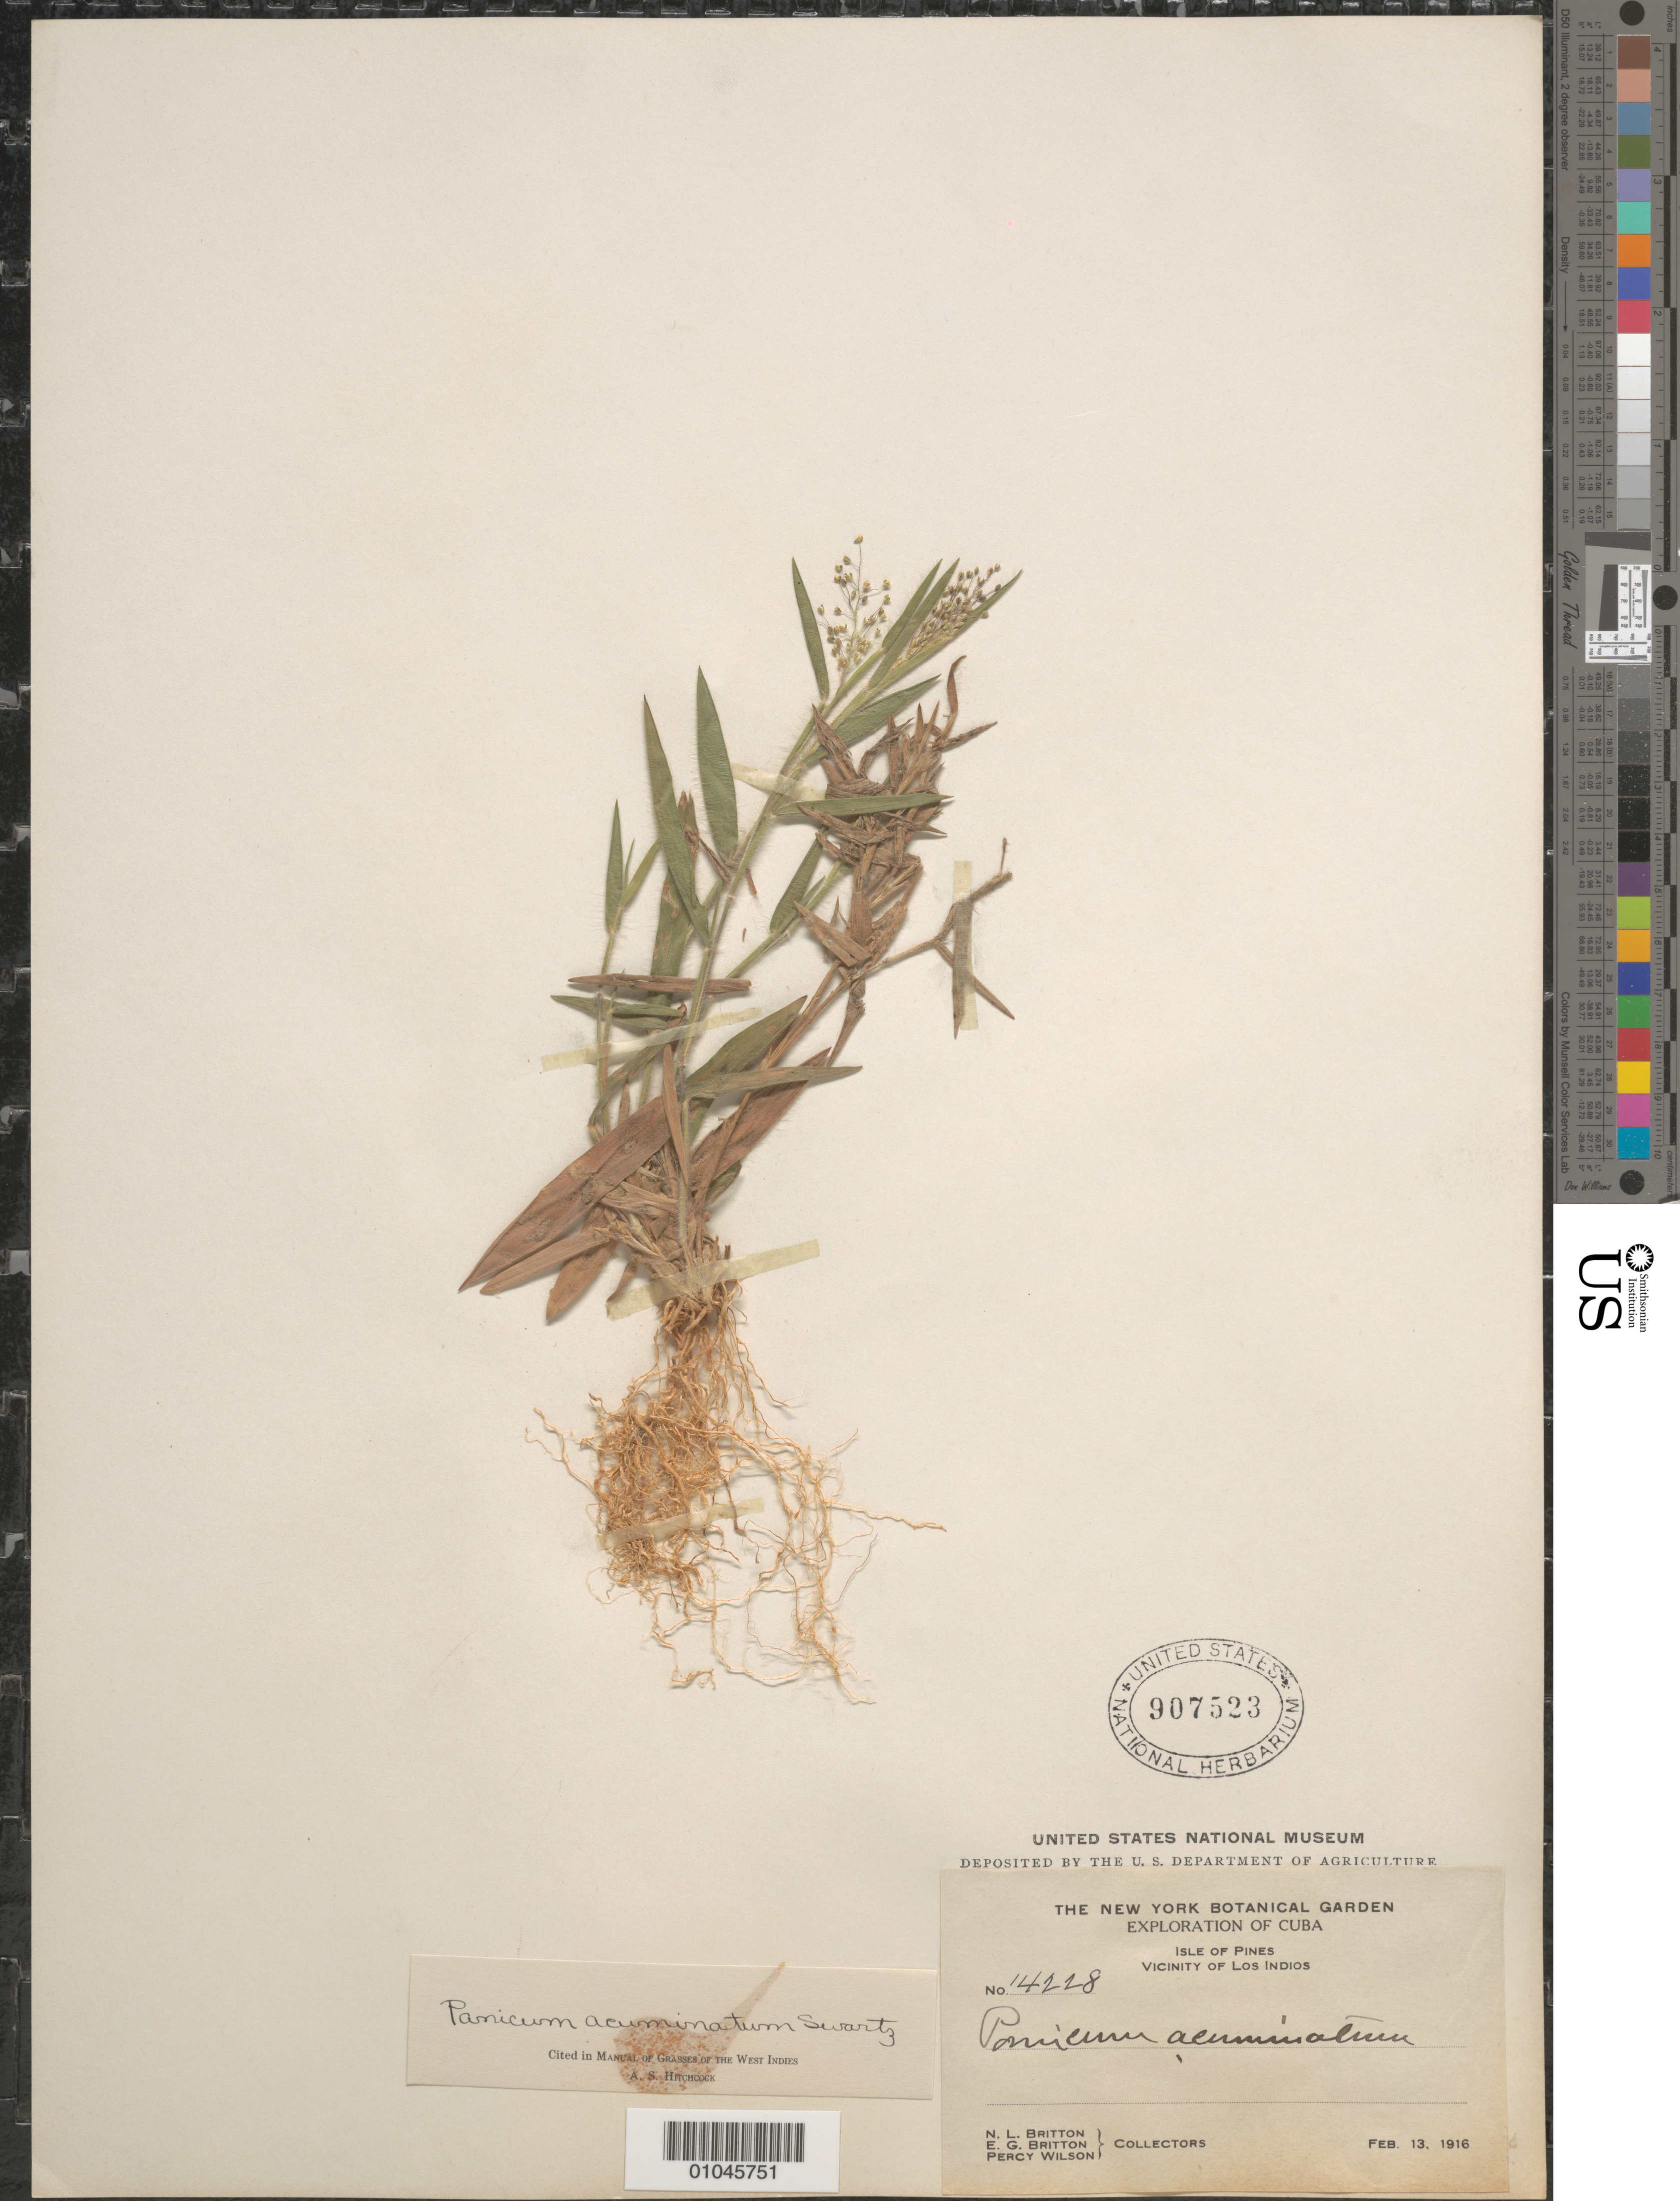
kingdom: Plantae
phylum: Tracheophyta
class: Liliopsida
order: Poales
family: Poaceae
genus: Panicum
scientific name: Panicum acuminatum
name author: Sw.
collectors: E. G. Britton, N. Britton & P. Wilson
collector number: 14228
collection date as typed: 13 Feb 1916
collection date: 1916-02-13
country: Cuba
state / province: Isla de la Juventud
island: Isla de la Juventud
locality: [Isle of Pines] Vicinity of Los Indios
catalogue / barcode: US 907523